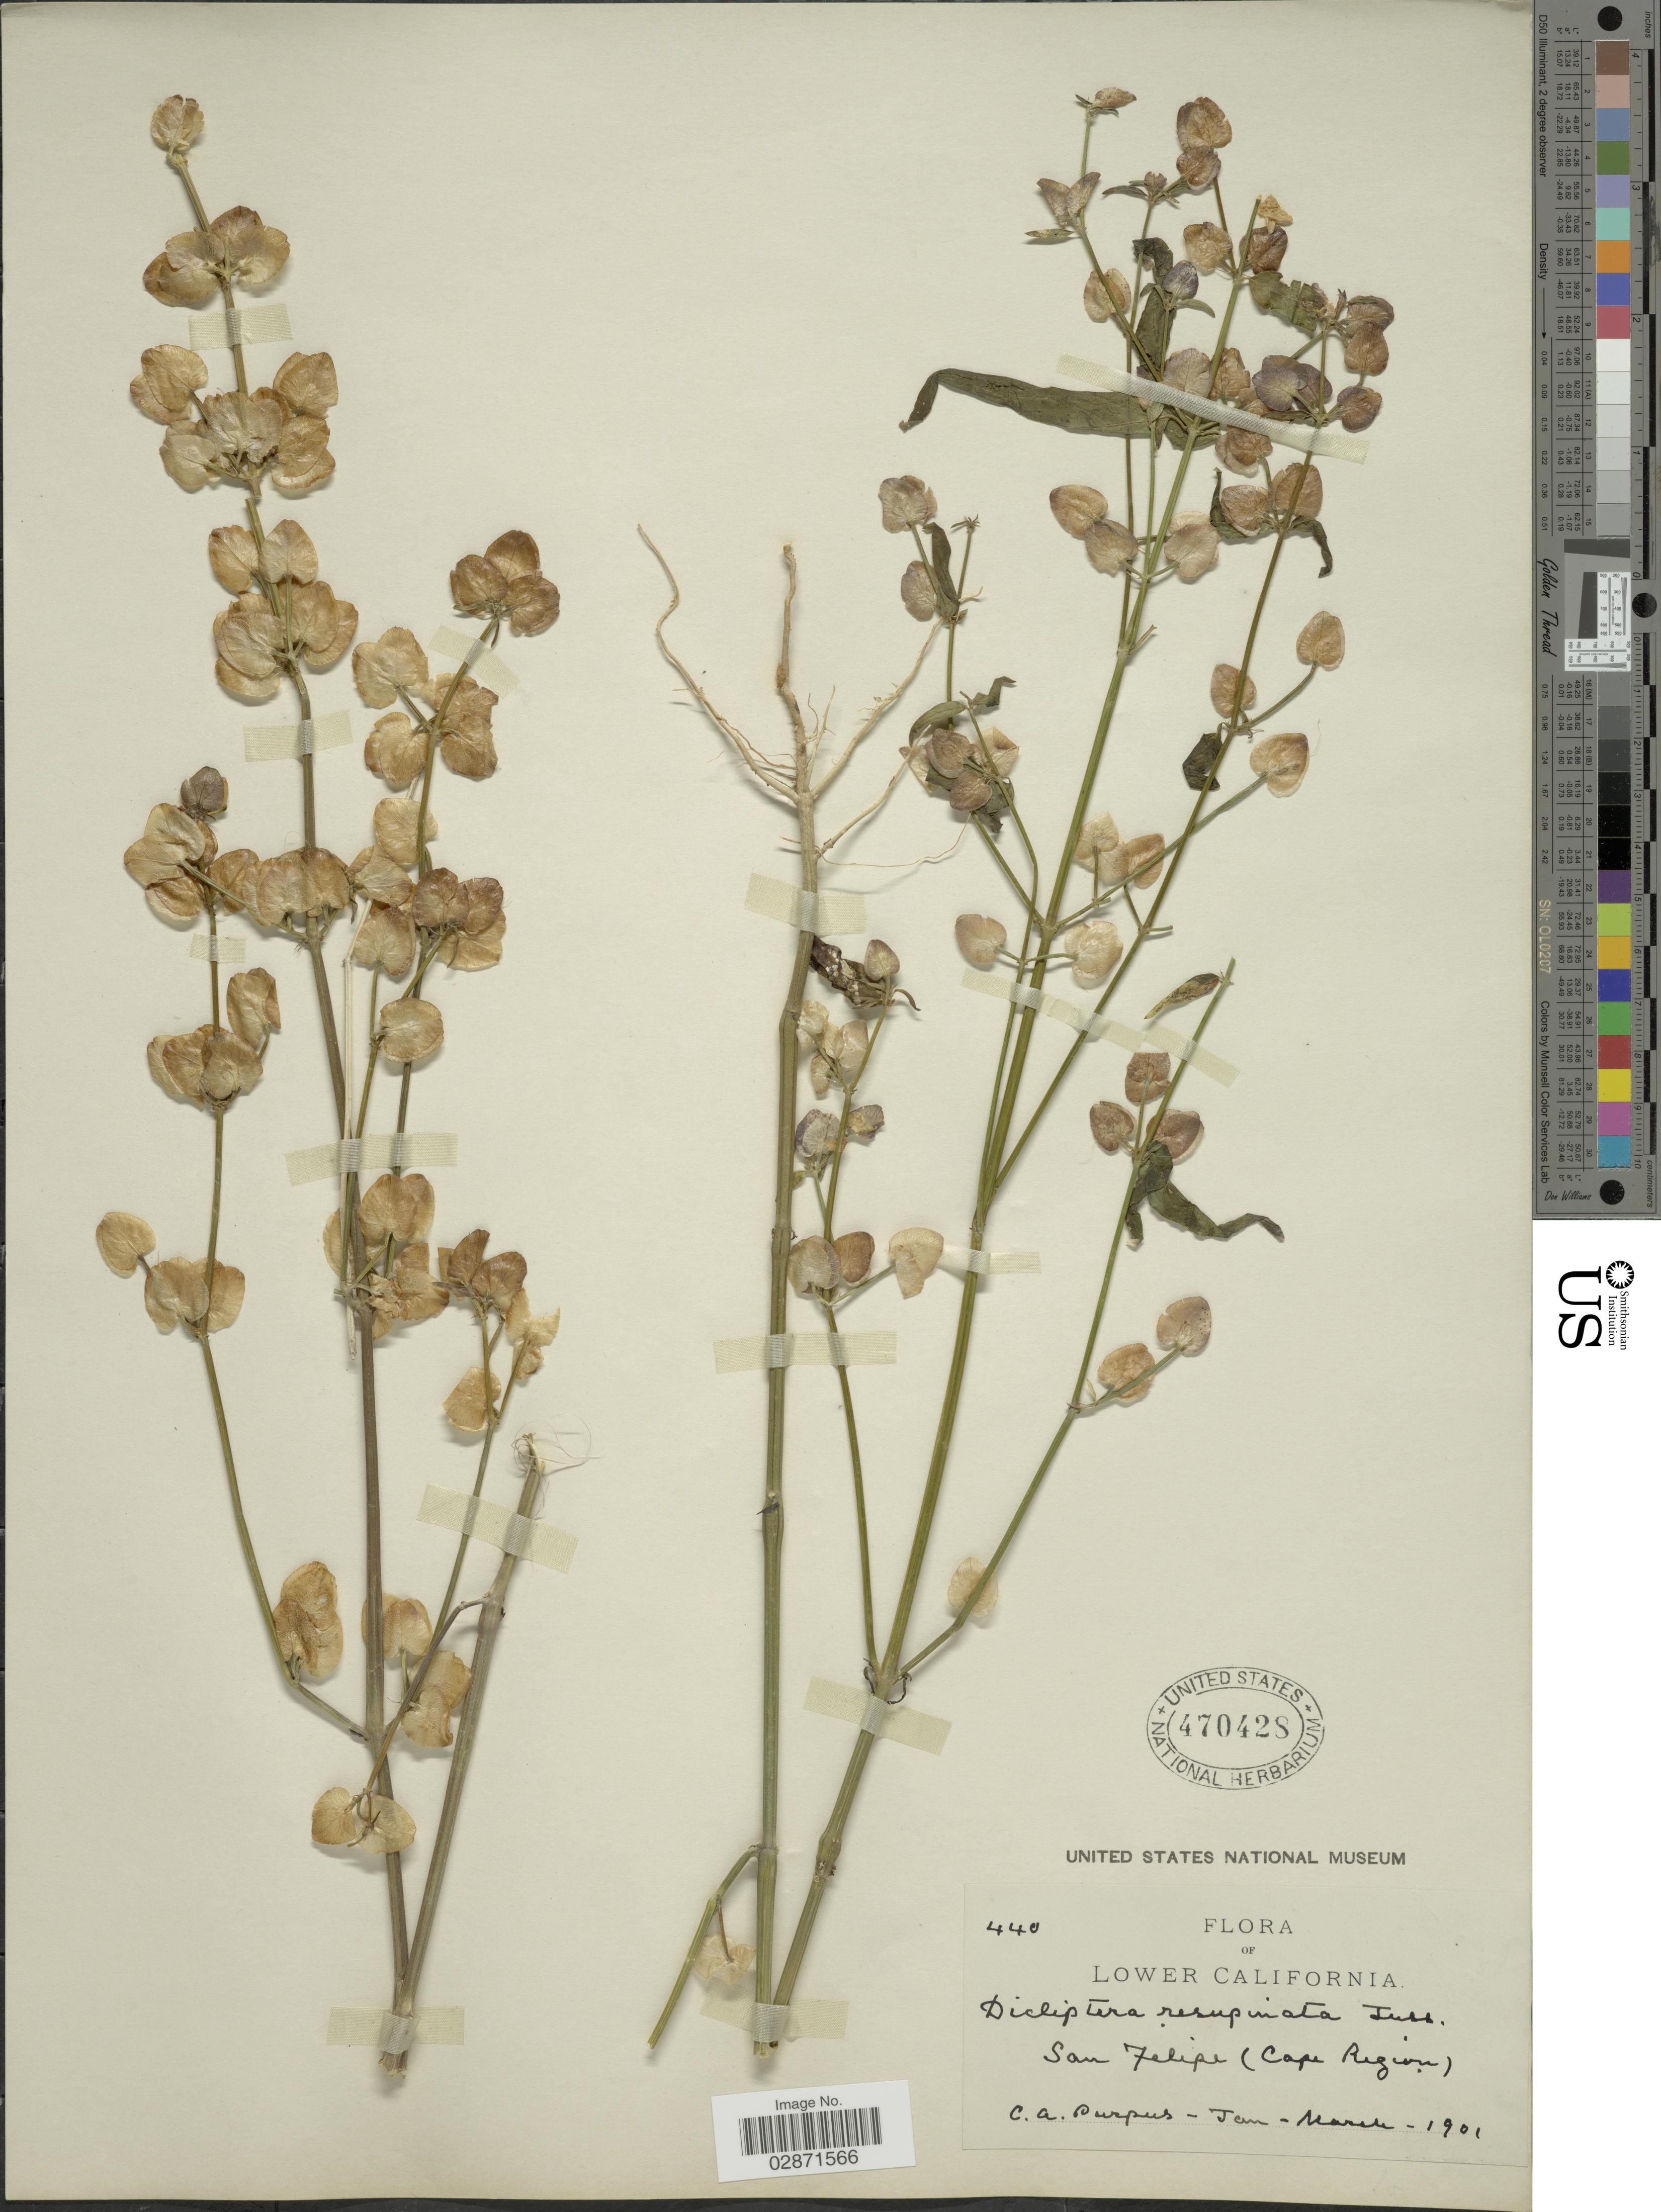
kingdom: Plantae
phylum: Tracheophyta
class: Magnoliopsida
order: Lamiales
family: Acanthaceae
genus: Dicliptera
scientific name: Dicliptera resupinata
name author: (Vahl) Juss.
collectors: C. A. Purpus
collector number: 440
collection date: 1901-01/1901-03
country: Mexico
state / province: Baja California Sur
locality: Lower California, San Felipe (Cape Region).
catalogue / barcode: US 470428